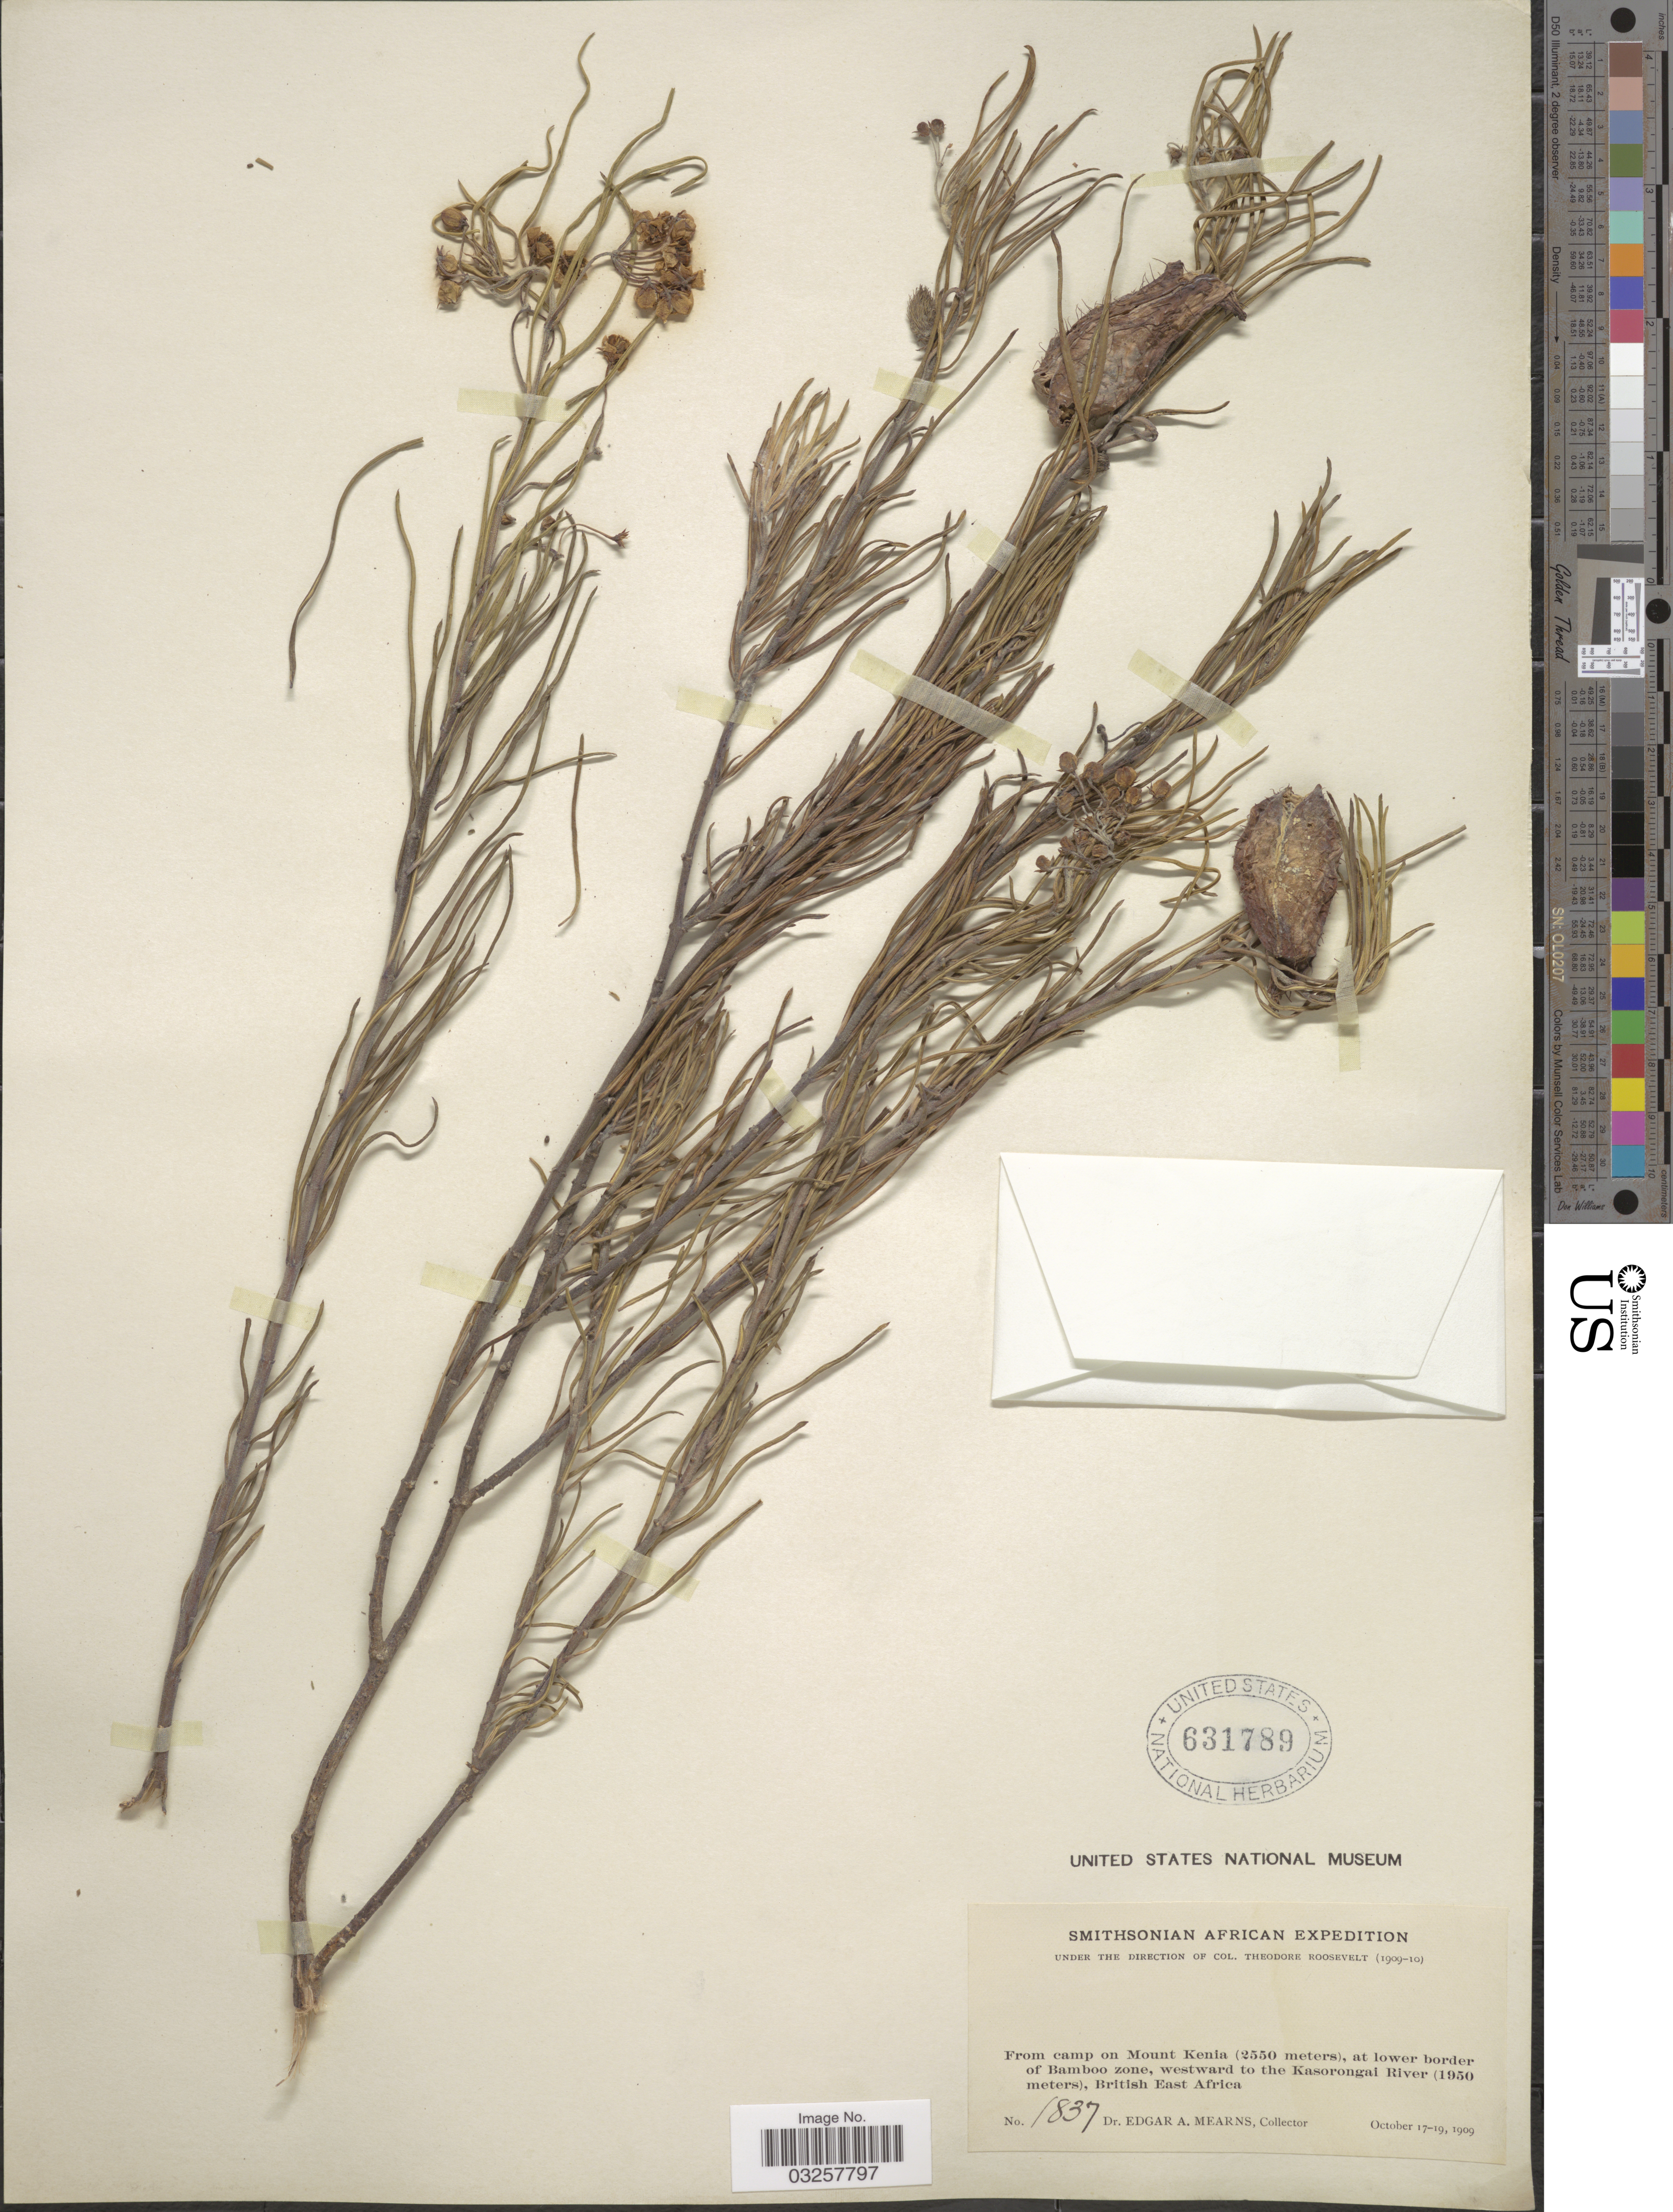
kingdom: Plantae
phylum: Tracheophyta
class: Magnoliopsida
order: Gentianales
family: Apocynaceae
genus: Asclepias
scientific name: Asclepias sp.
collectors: E. A. Mearns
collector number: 1837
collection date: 1909-10-17/1909-10-19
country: Kenya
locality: From camp on Mount Kenia, at lower border of Bamboo zone, westward to the Kasorongai River, British East Africa.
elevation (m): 1950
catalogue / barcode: US 631789